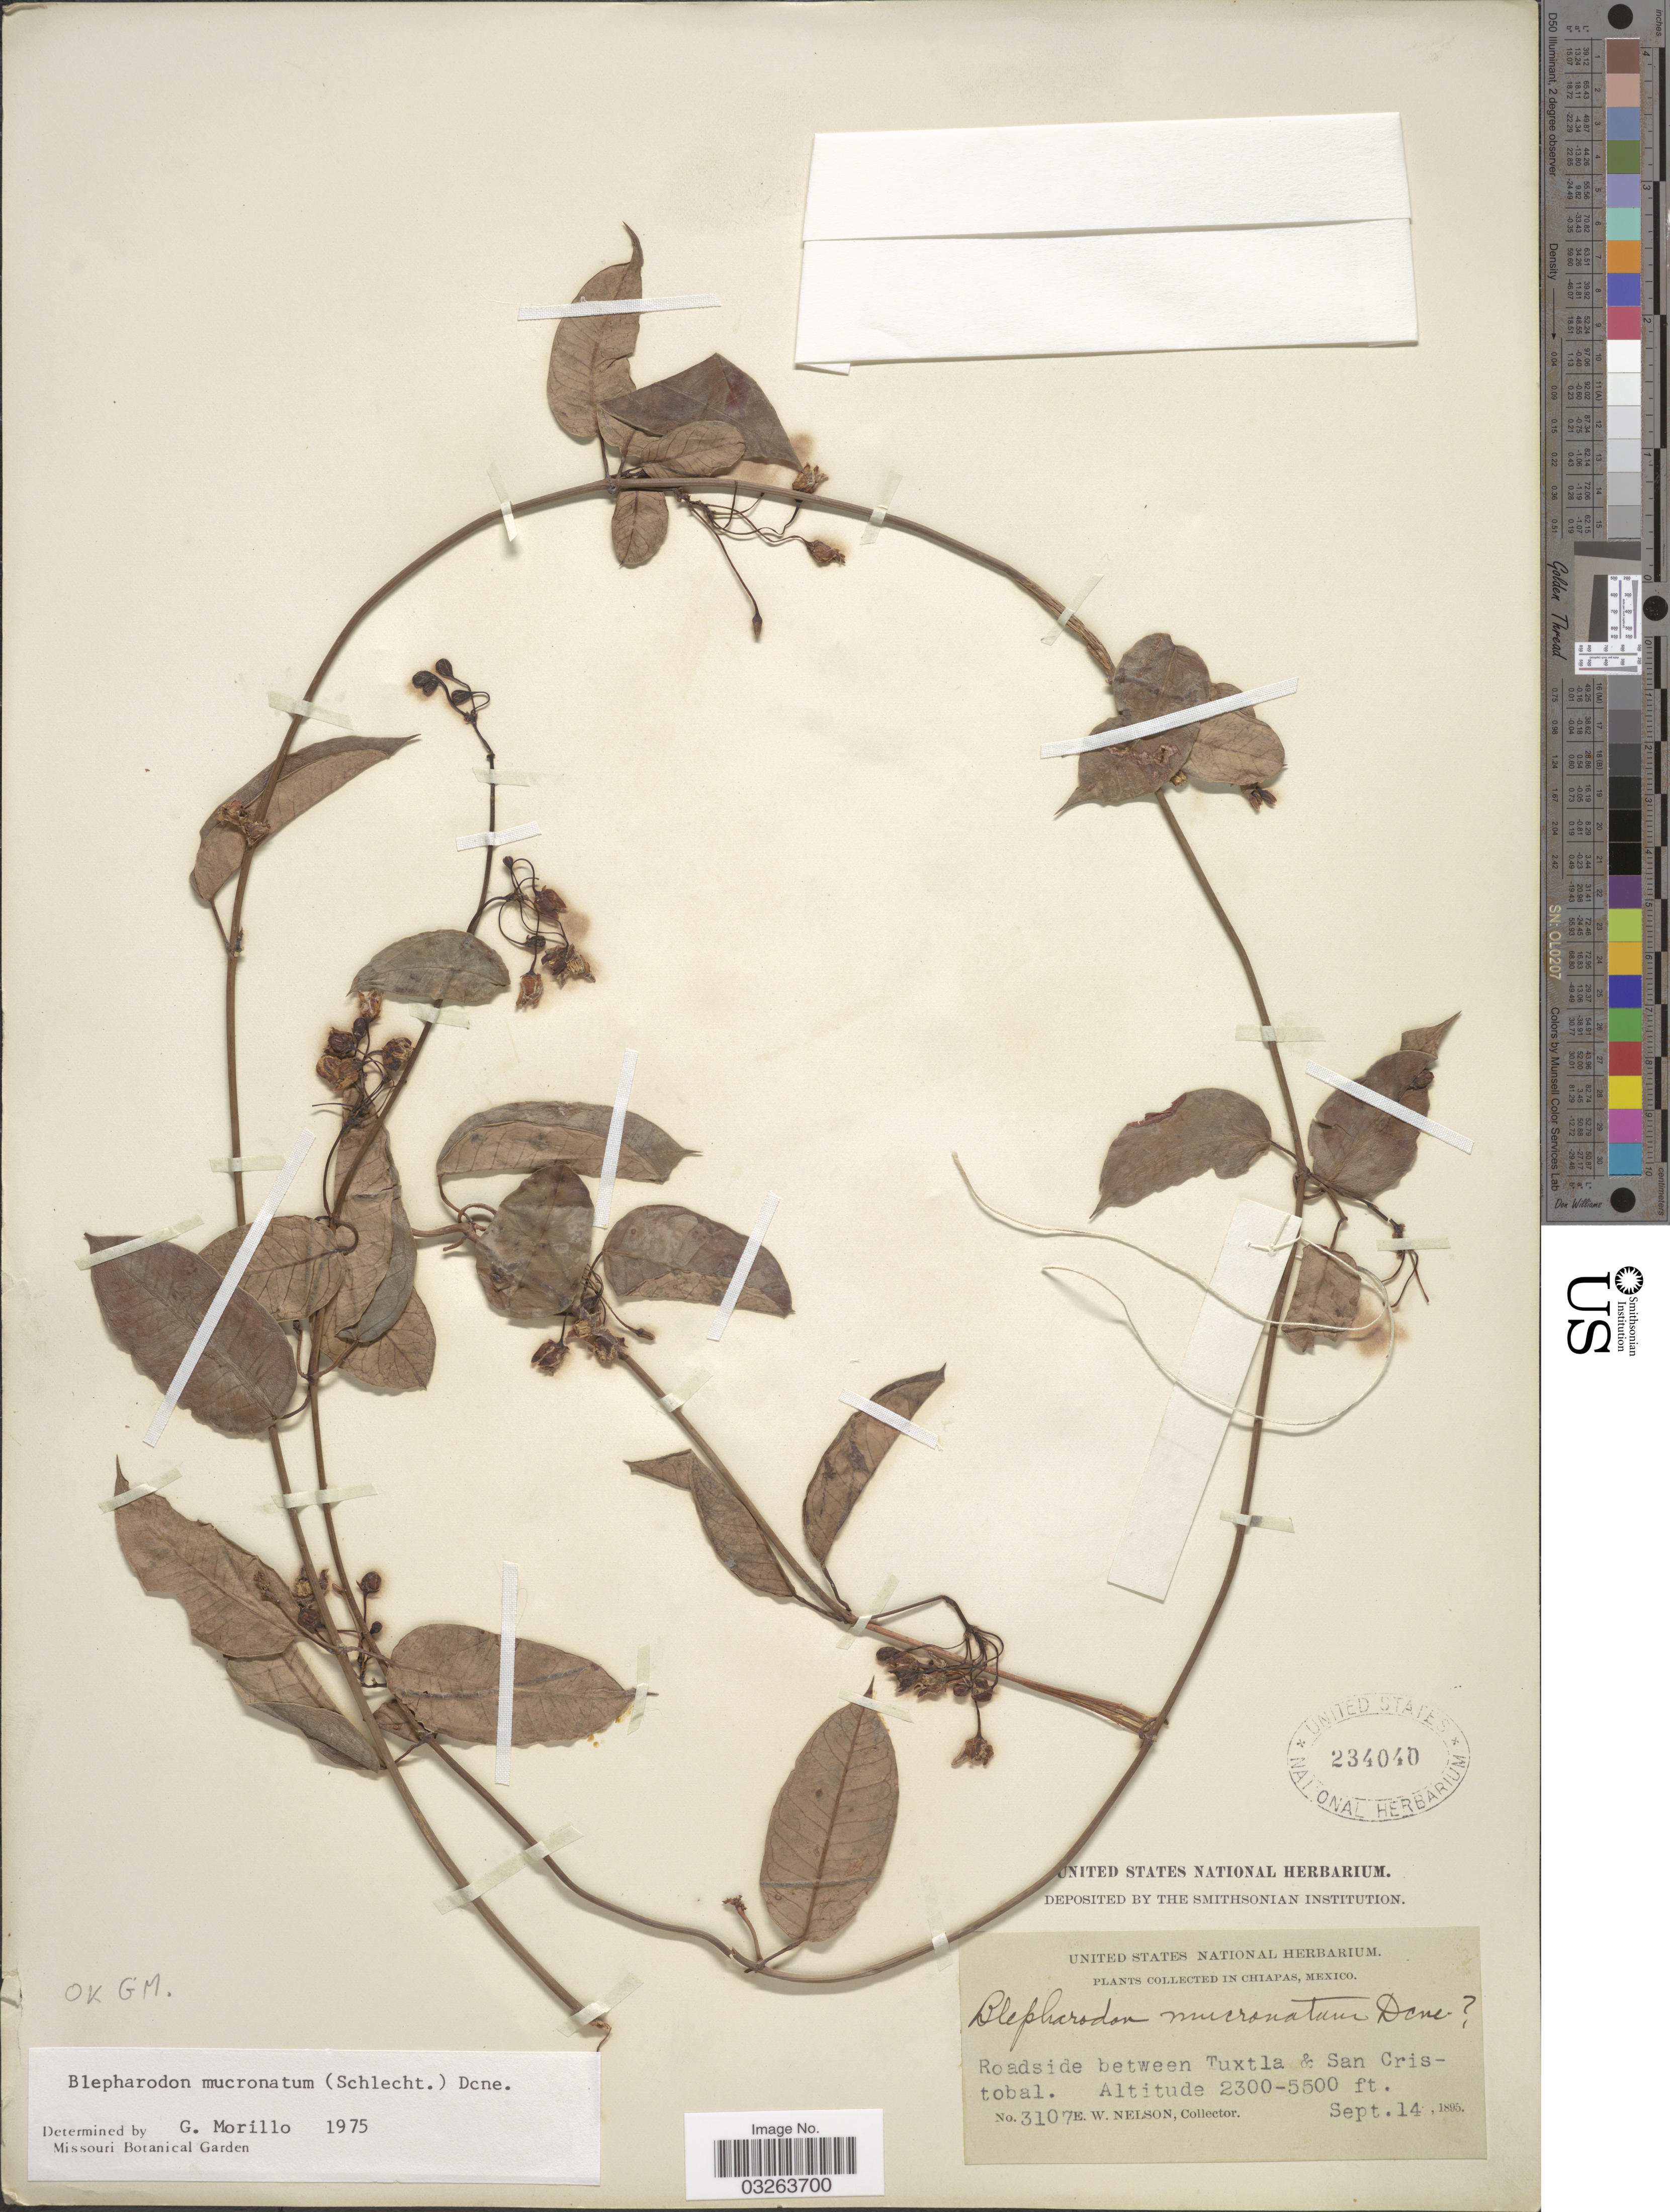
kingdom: Plantae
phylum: Tracheophyta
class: Magnoliopsida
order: Gentianales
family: Apocynaceae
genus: Blepharodon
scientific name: Blepharodon mucronatum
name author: (Schltdl.) Decne.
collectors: E. W. Nelson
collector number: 3107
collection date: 1895-09-14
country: Mexico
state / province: Chiapas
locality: Roadside between Tuxtla & San Cristobal.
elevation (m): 701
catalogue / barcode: US 234040